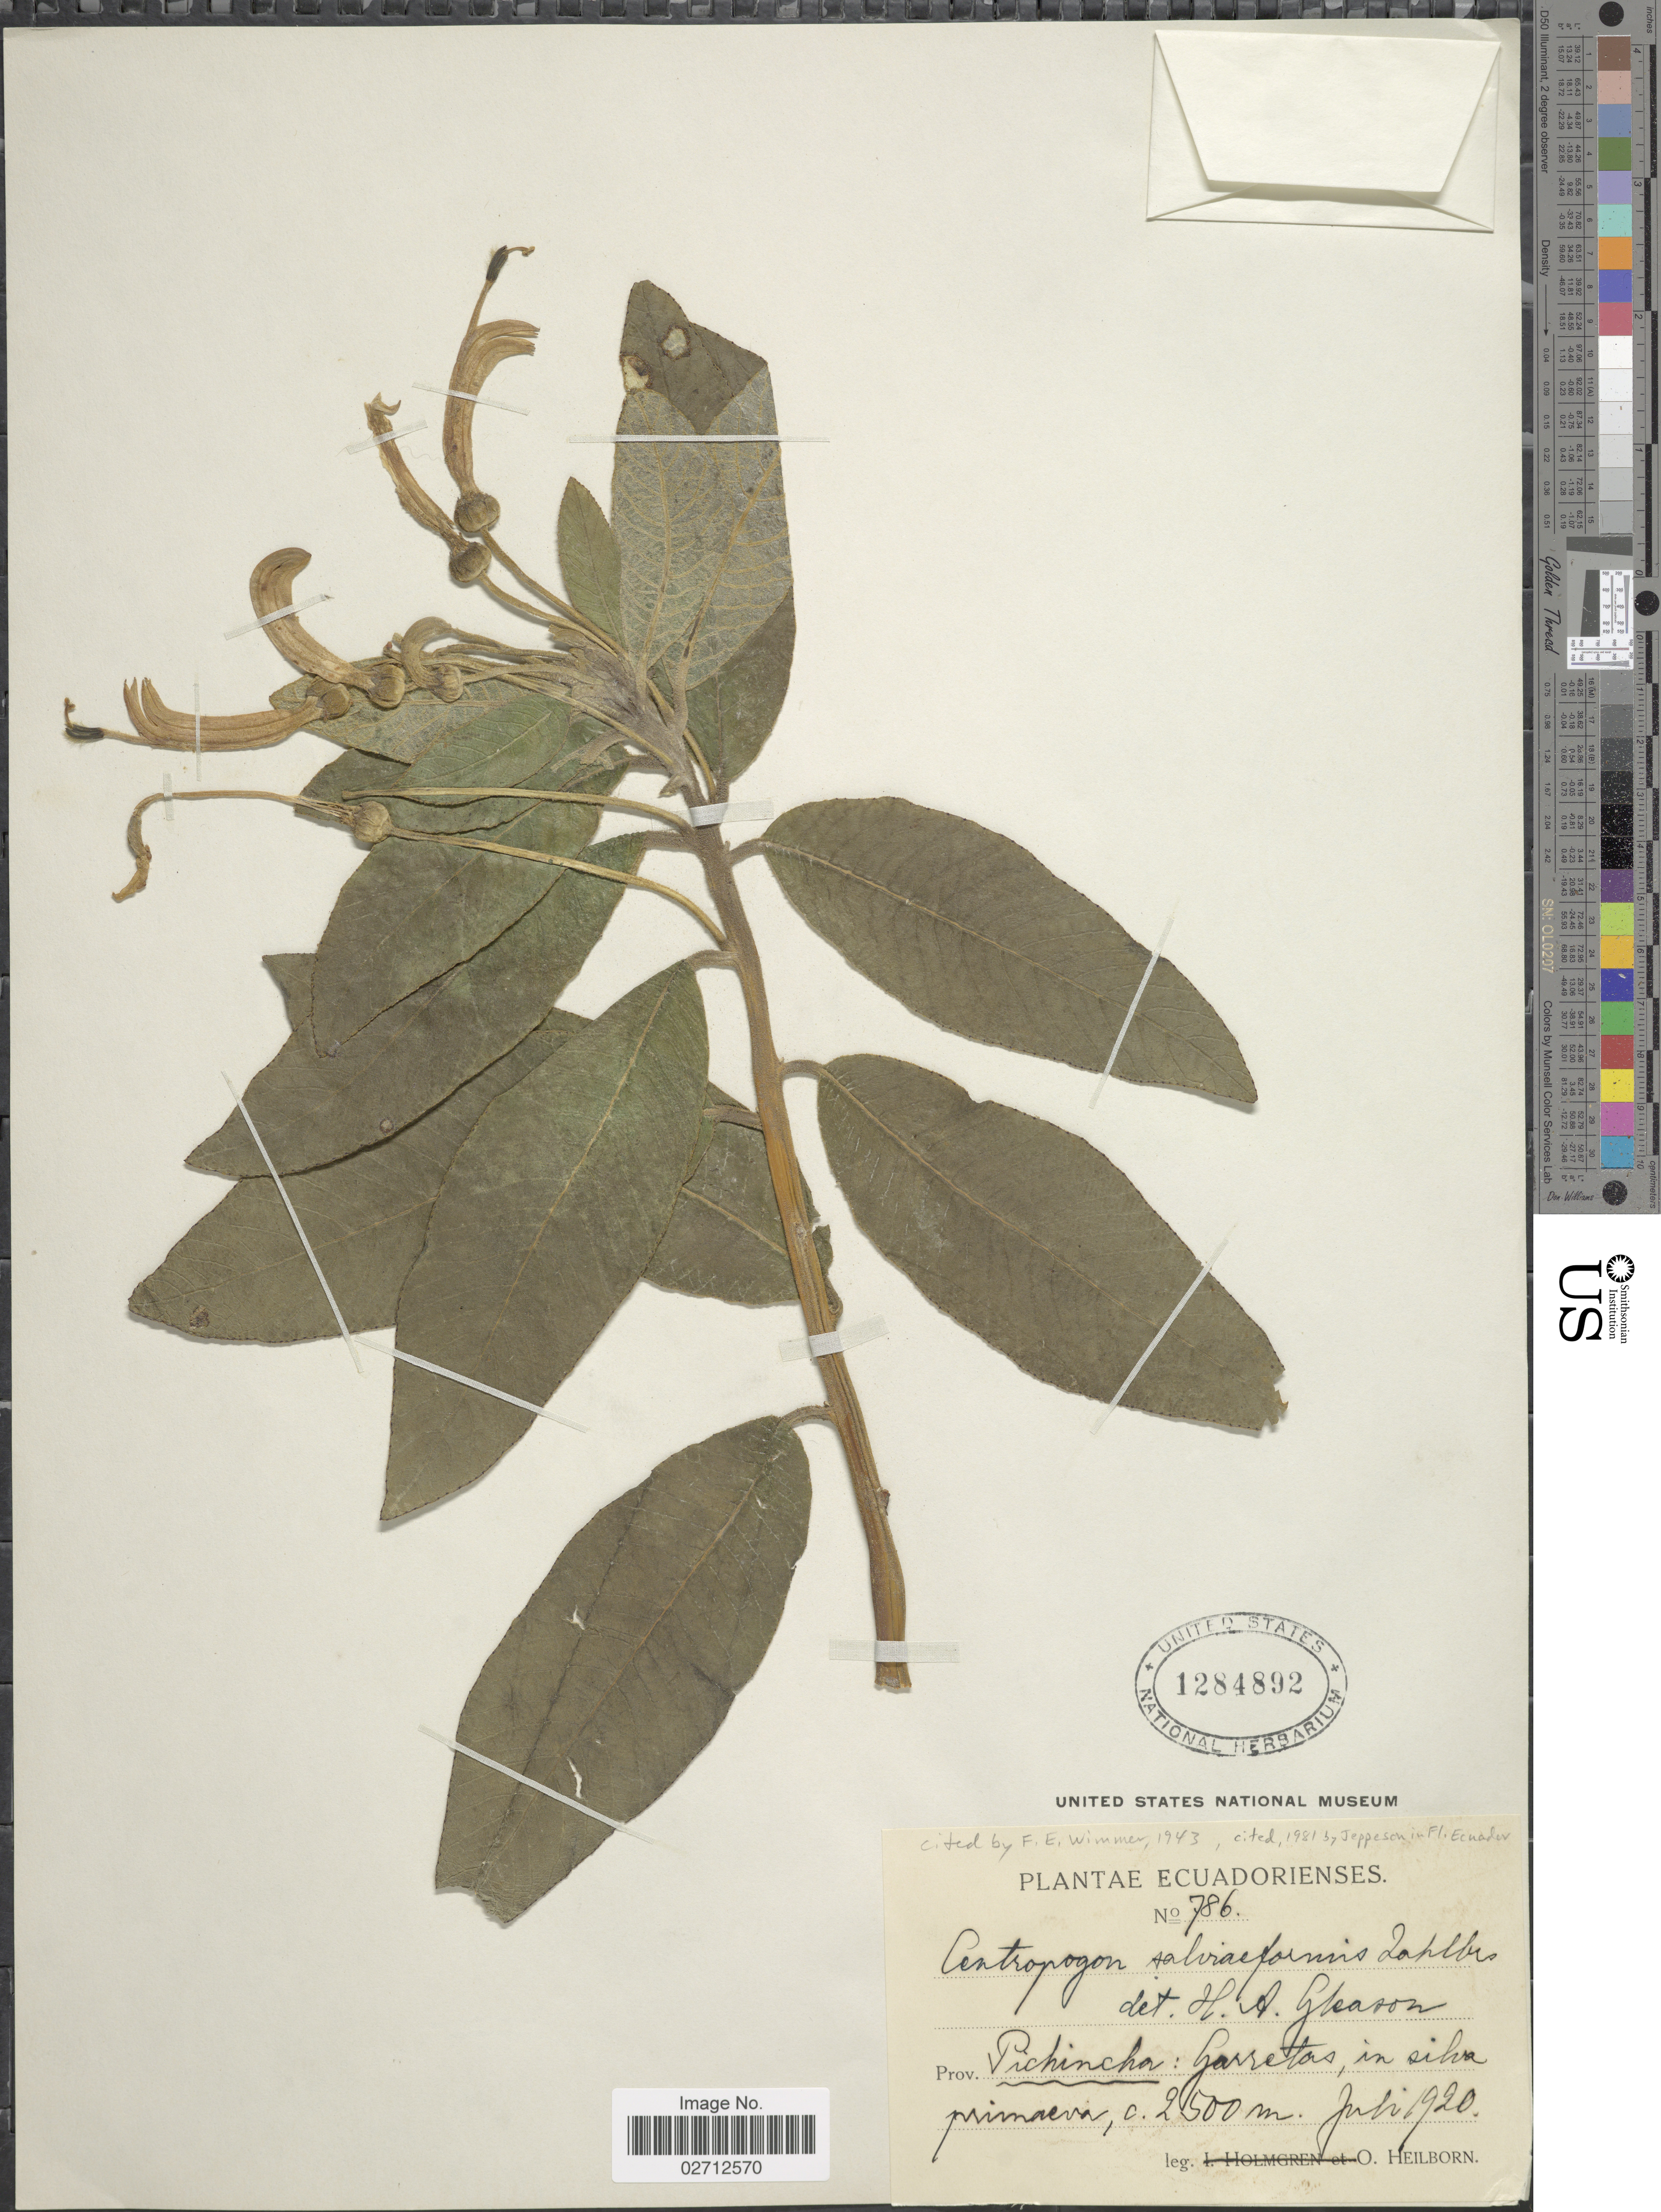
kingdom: Plantae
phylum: Tracheophyta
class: Magnoliopsida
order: Asterales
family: Campanulaceae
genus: Centropogon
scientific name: Centropogon salviiformis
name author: Zahlbr.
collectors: O. Heilbron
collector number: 786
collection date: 1920-07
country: Ecuador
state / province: Pichincha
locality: Garretas, in silva primaeva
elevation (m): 2500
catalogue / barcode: US 1284892